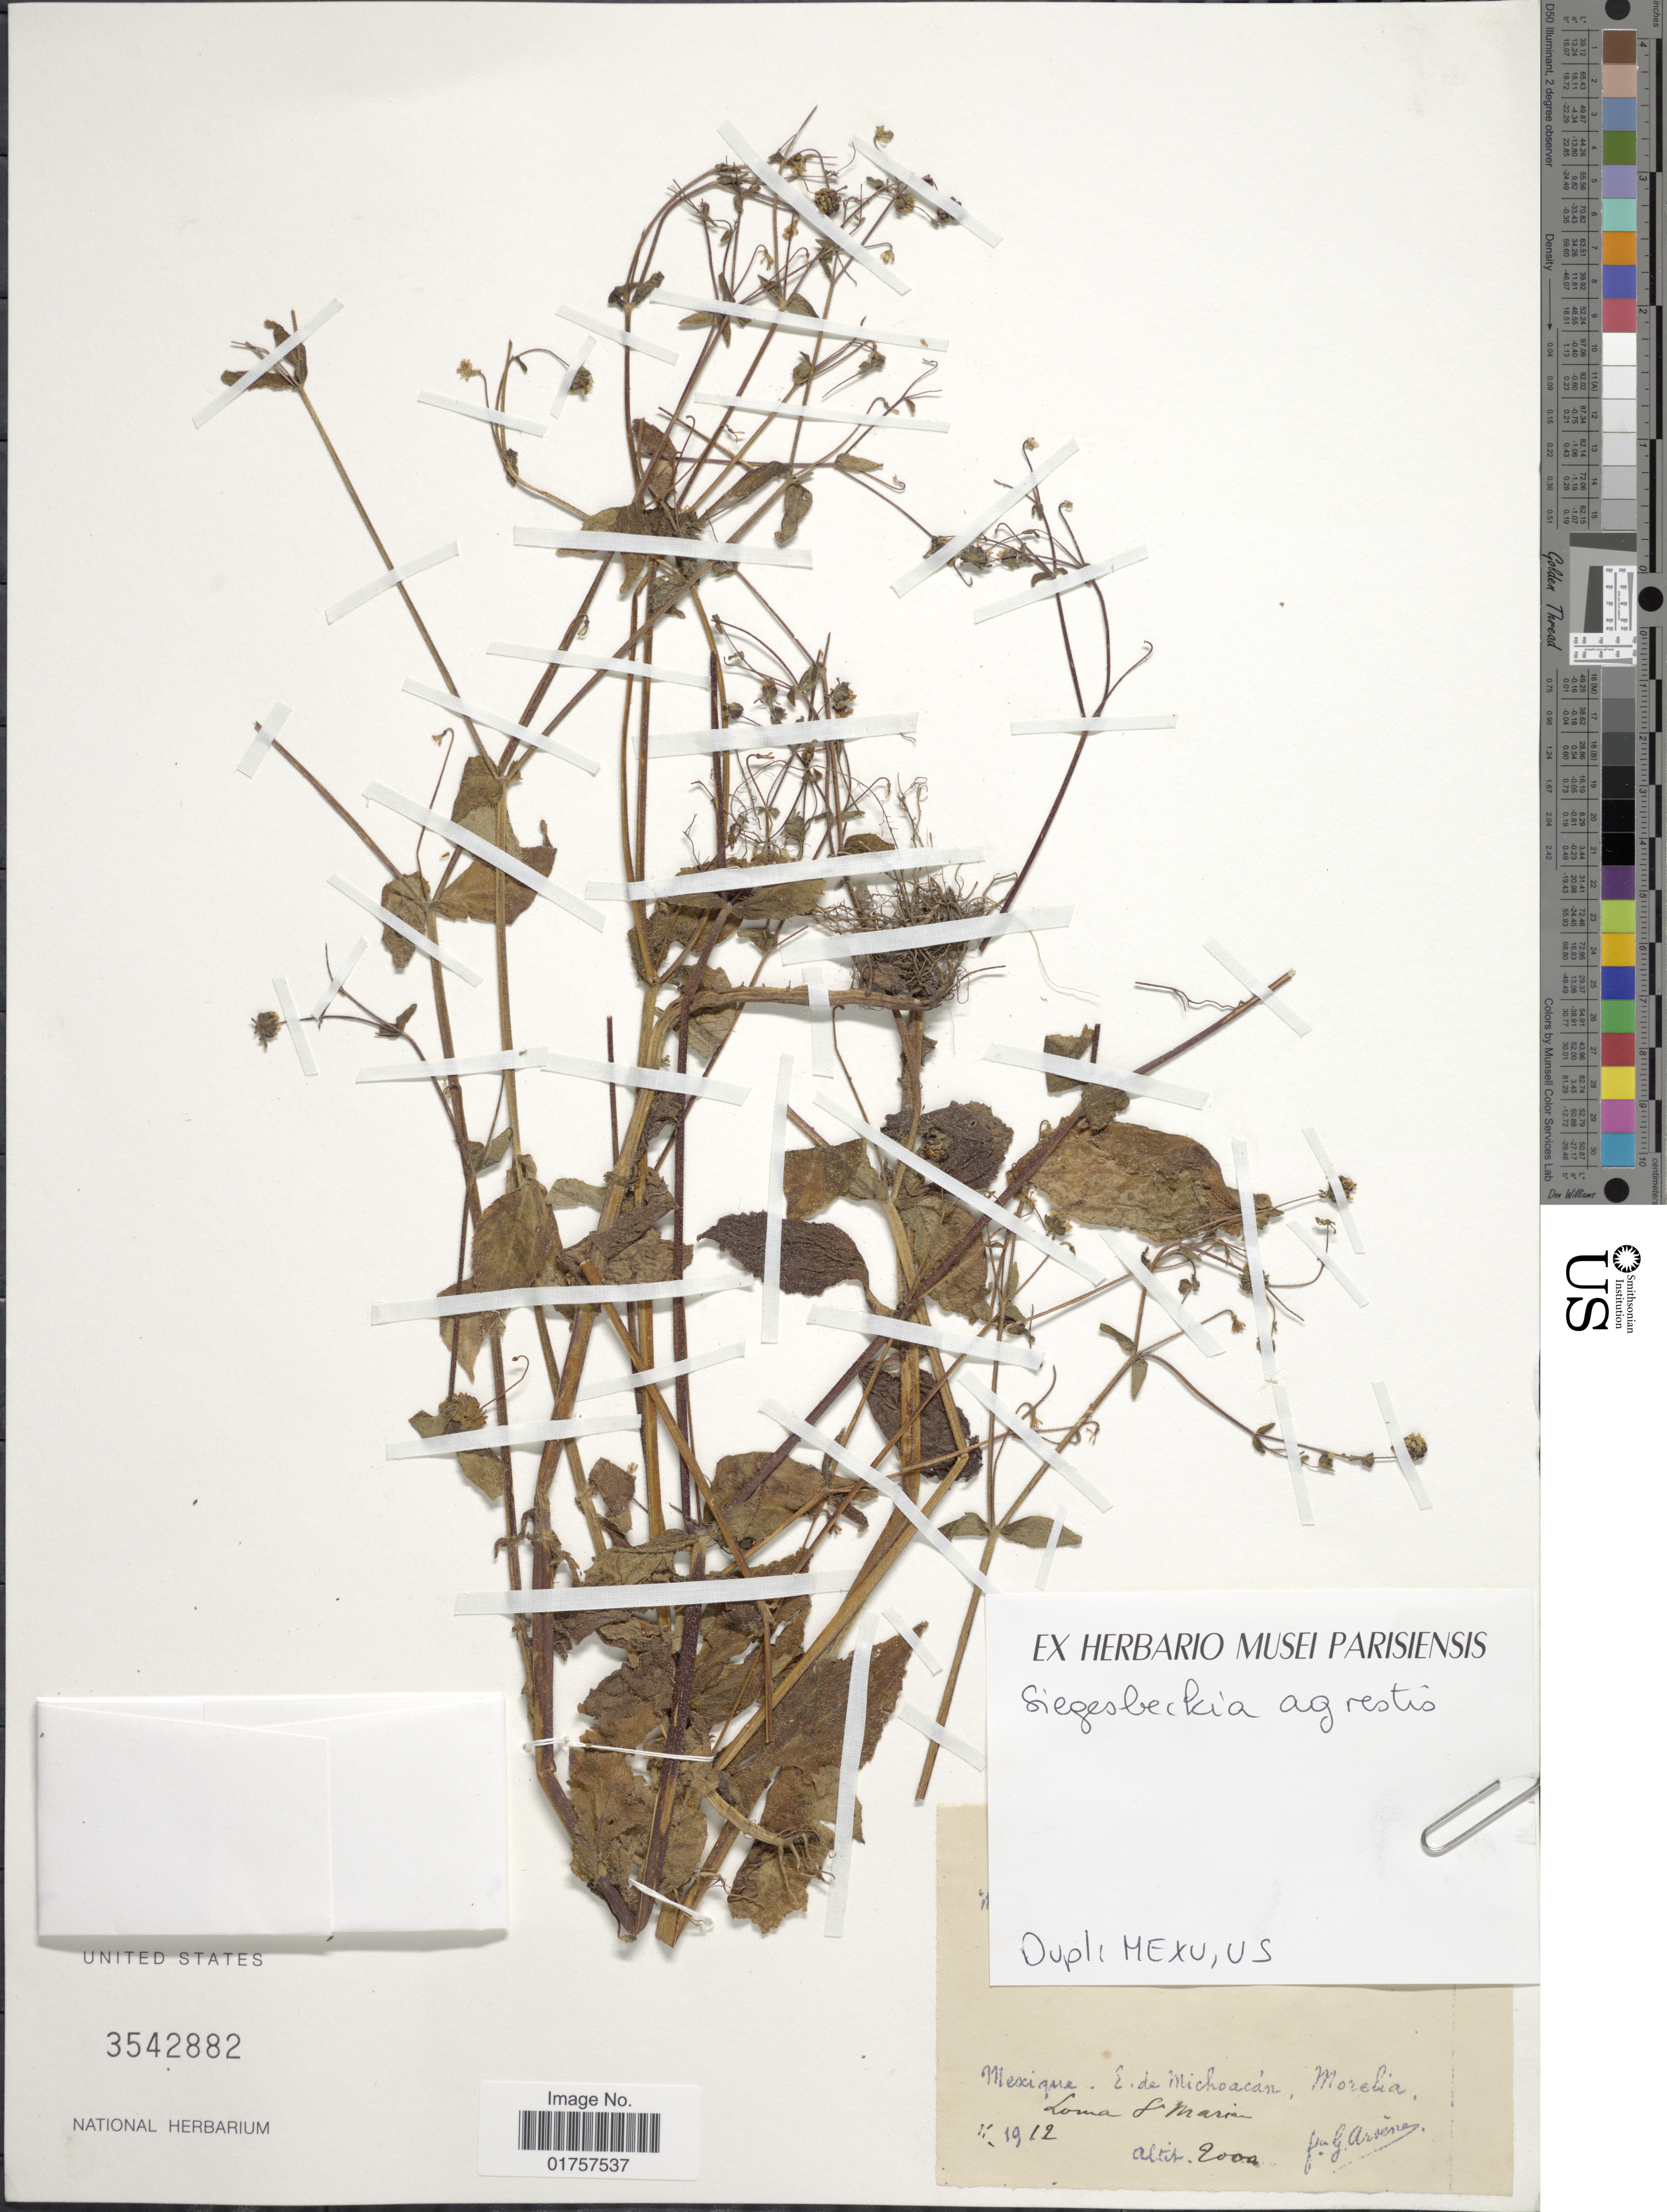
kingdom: Plantae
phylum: Tracheophyta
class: Magnoliopsida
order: Asterales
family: Asteraceae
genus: Sigesbeckia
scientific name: Sigesbeckia agrestis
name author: Poepp.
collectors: Bro. G. Arsène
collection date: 1912-02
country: Mexico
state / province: Michoacán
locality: Morelia. Loma S. Maria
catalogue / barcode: US 3542882